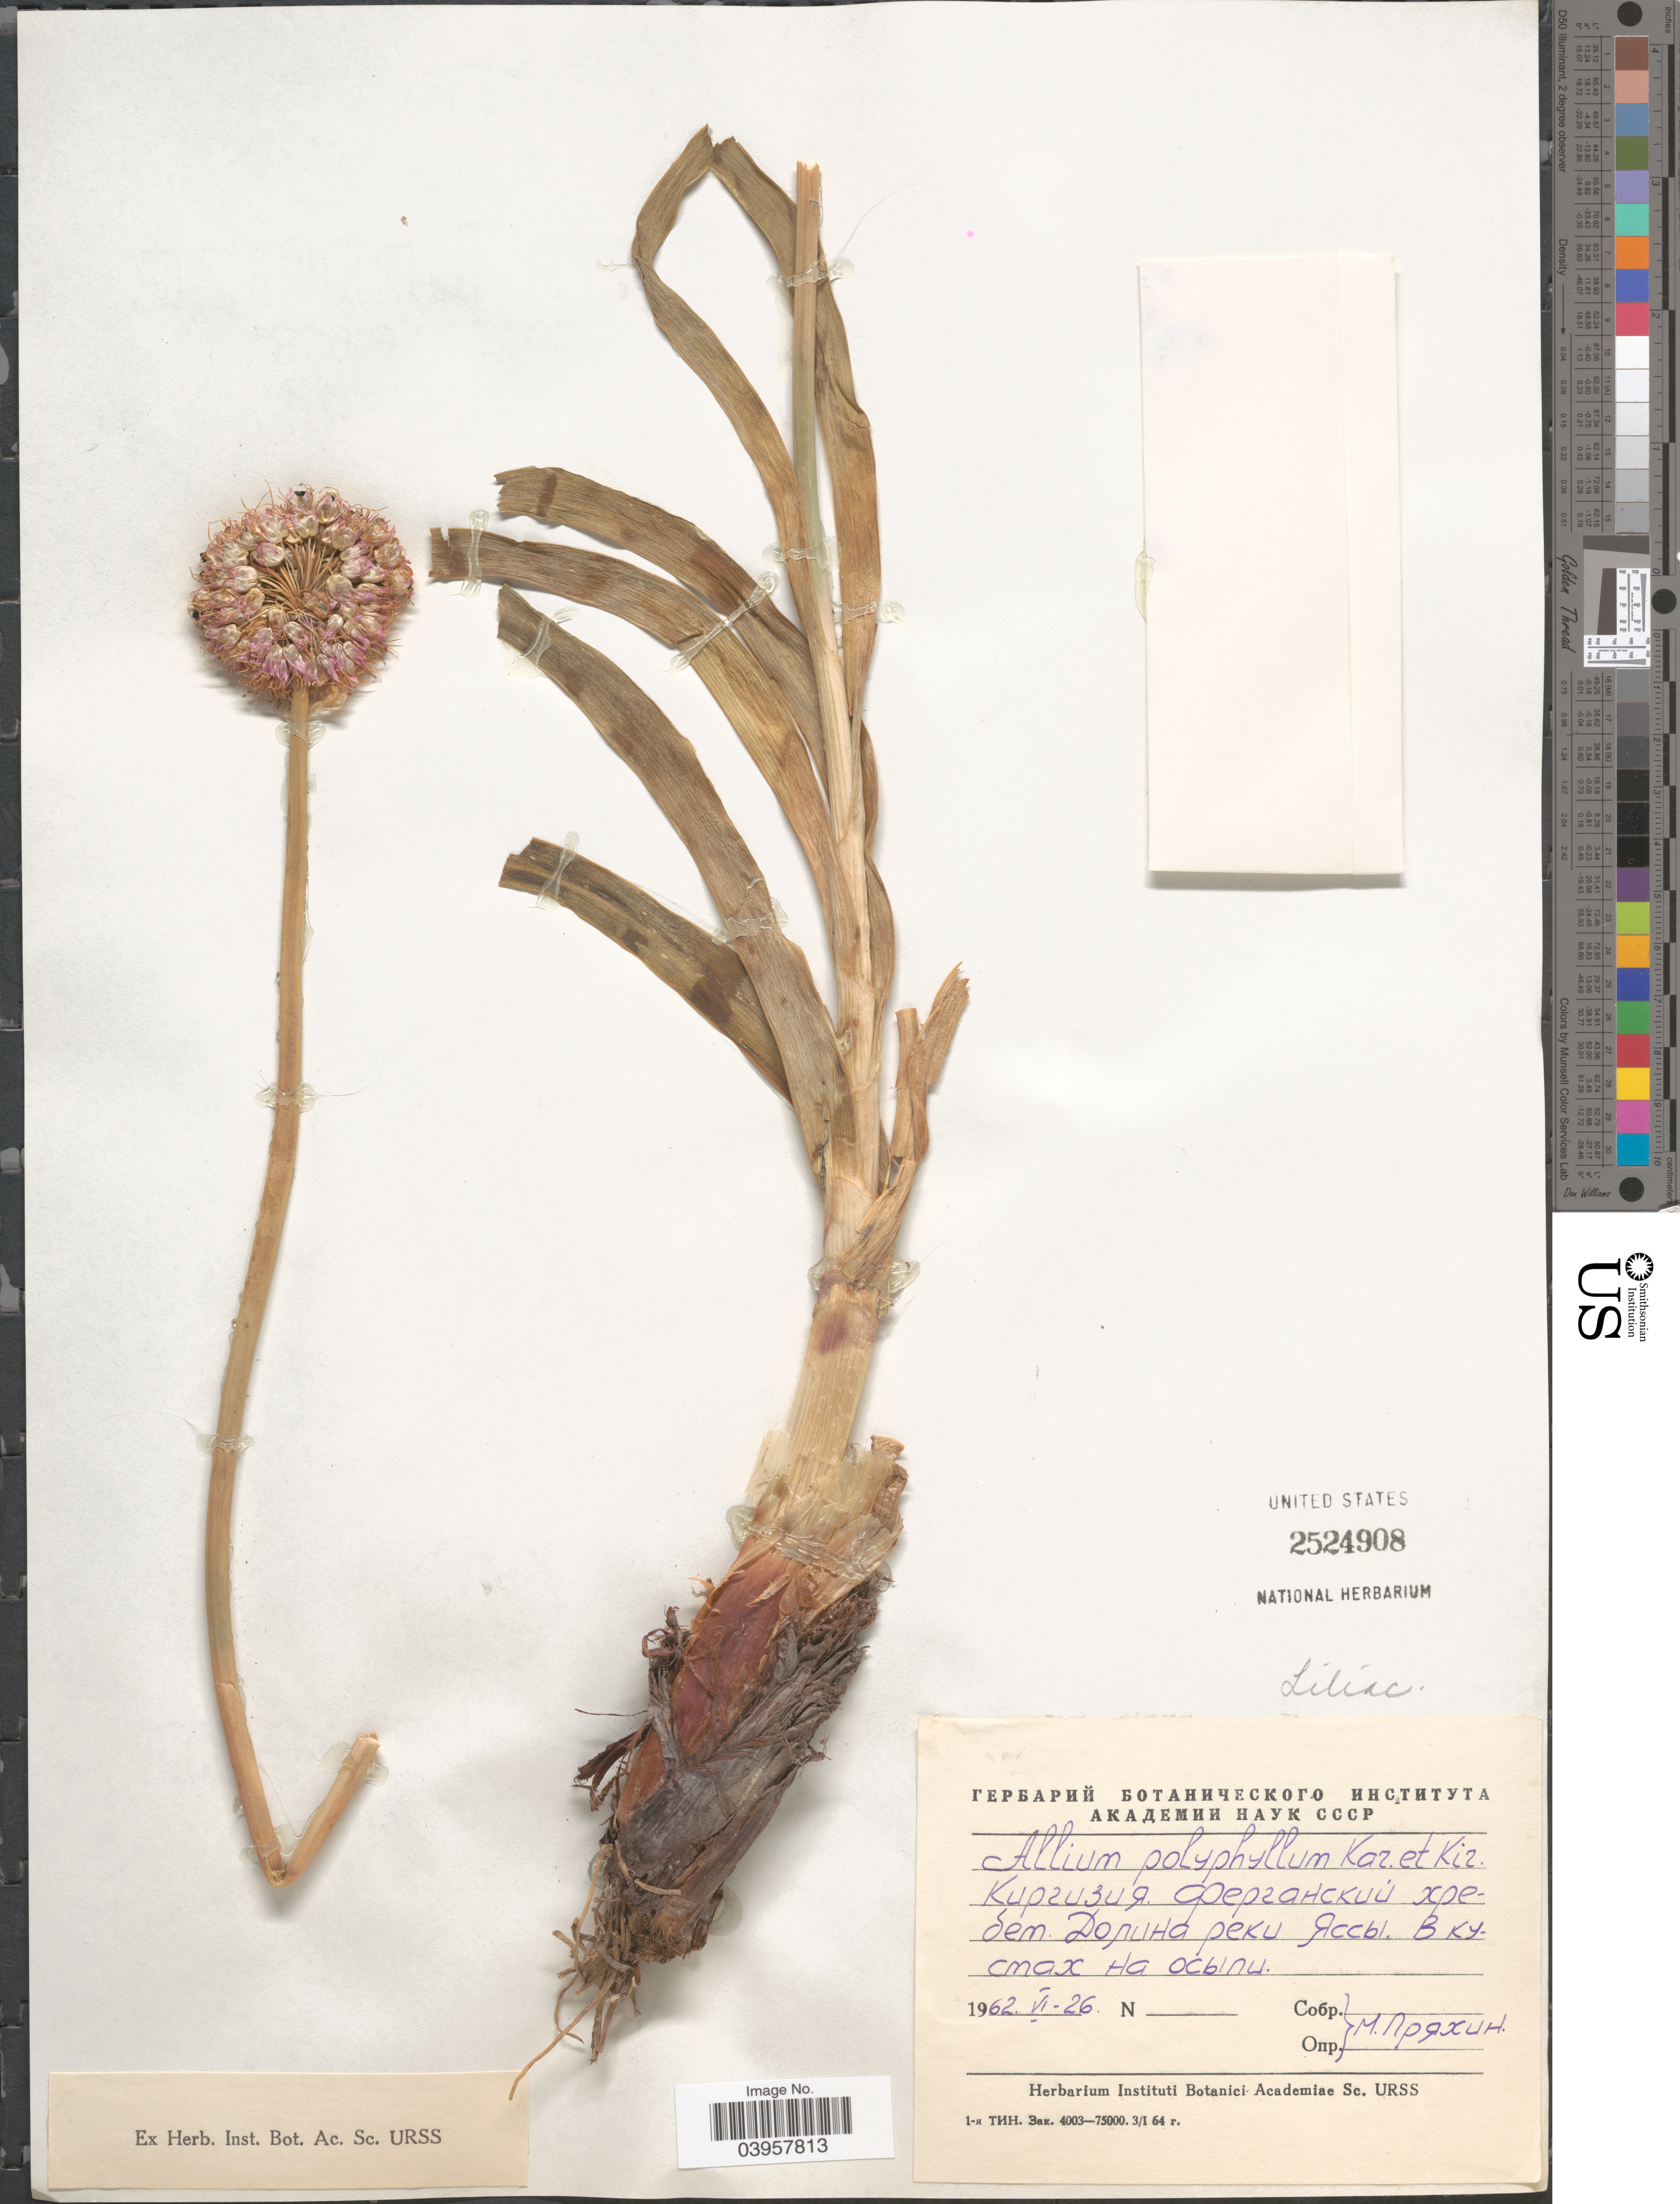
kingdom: Plantae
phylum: Tracheophyta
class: Liliopsida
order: Asparagales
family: Amaryllidaceae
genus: Allium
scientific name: Allium polyphyllum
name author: Kar. & Kir.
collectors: M. Pryakhin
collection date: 1962-06-26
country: Kyrgyzstan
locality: Ferghan Mts,valley of river Yassy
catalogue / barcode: US 2524908